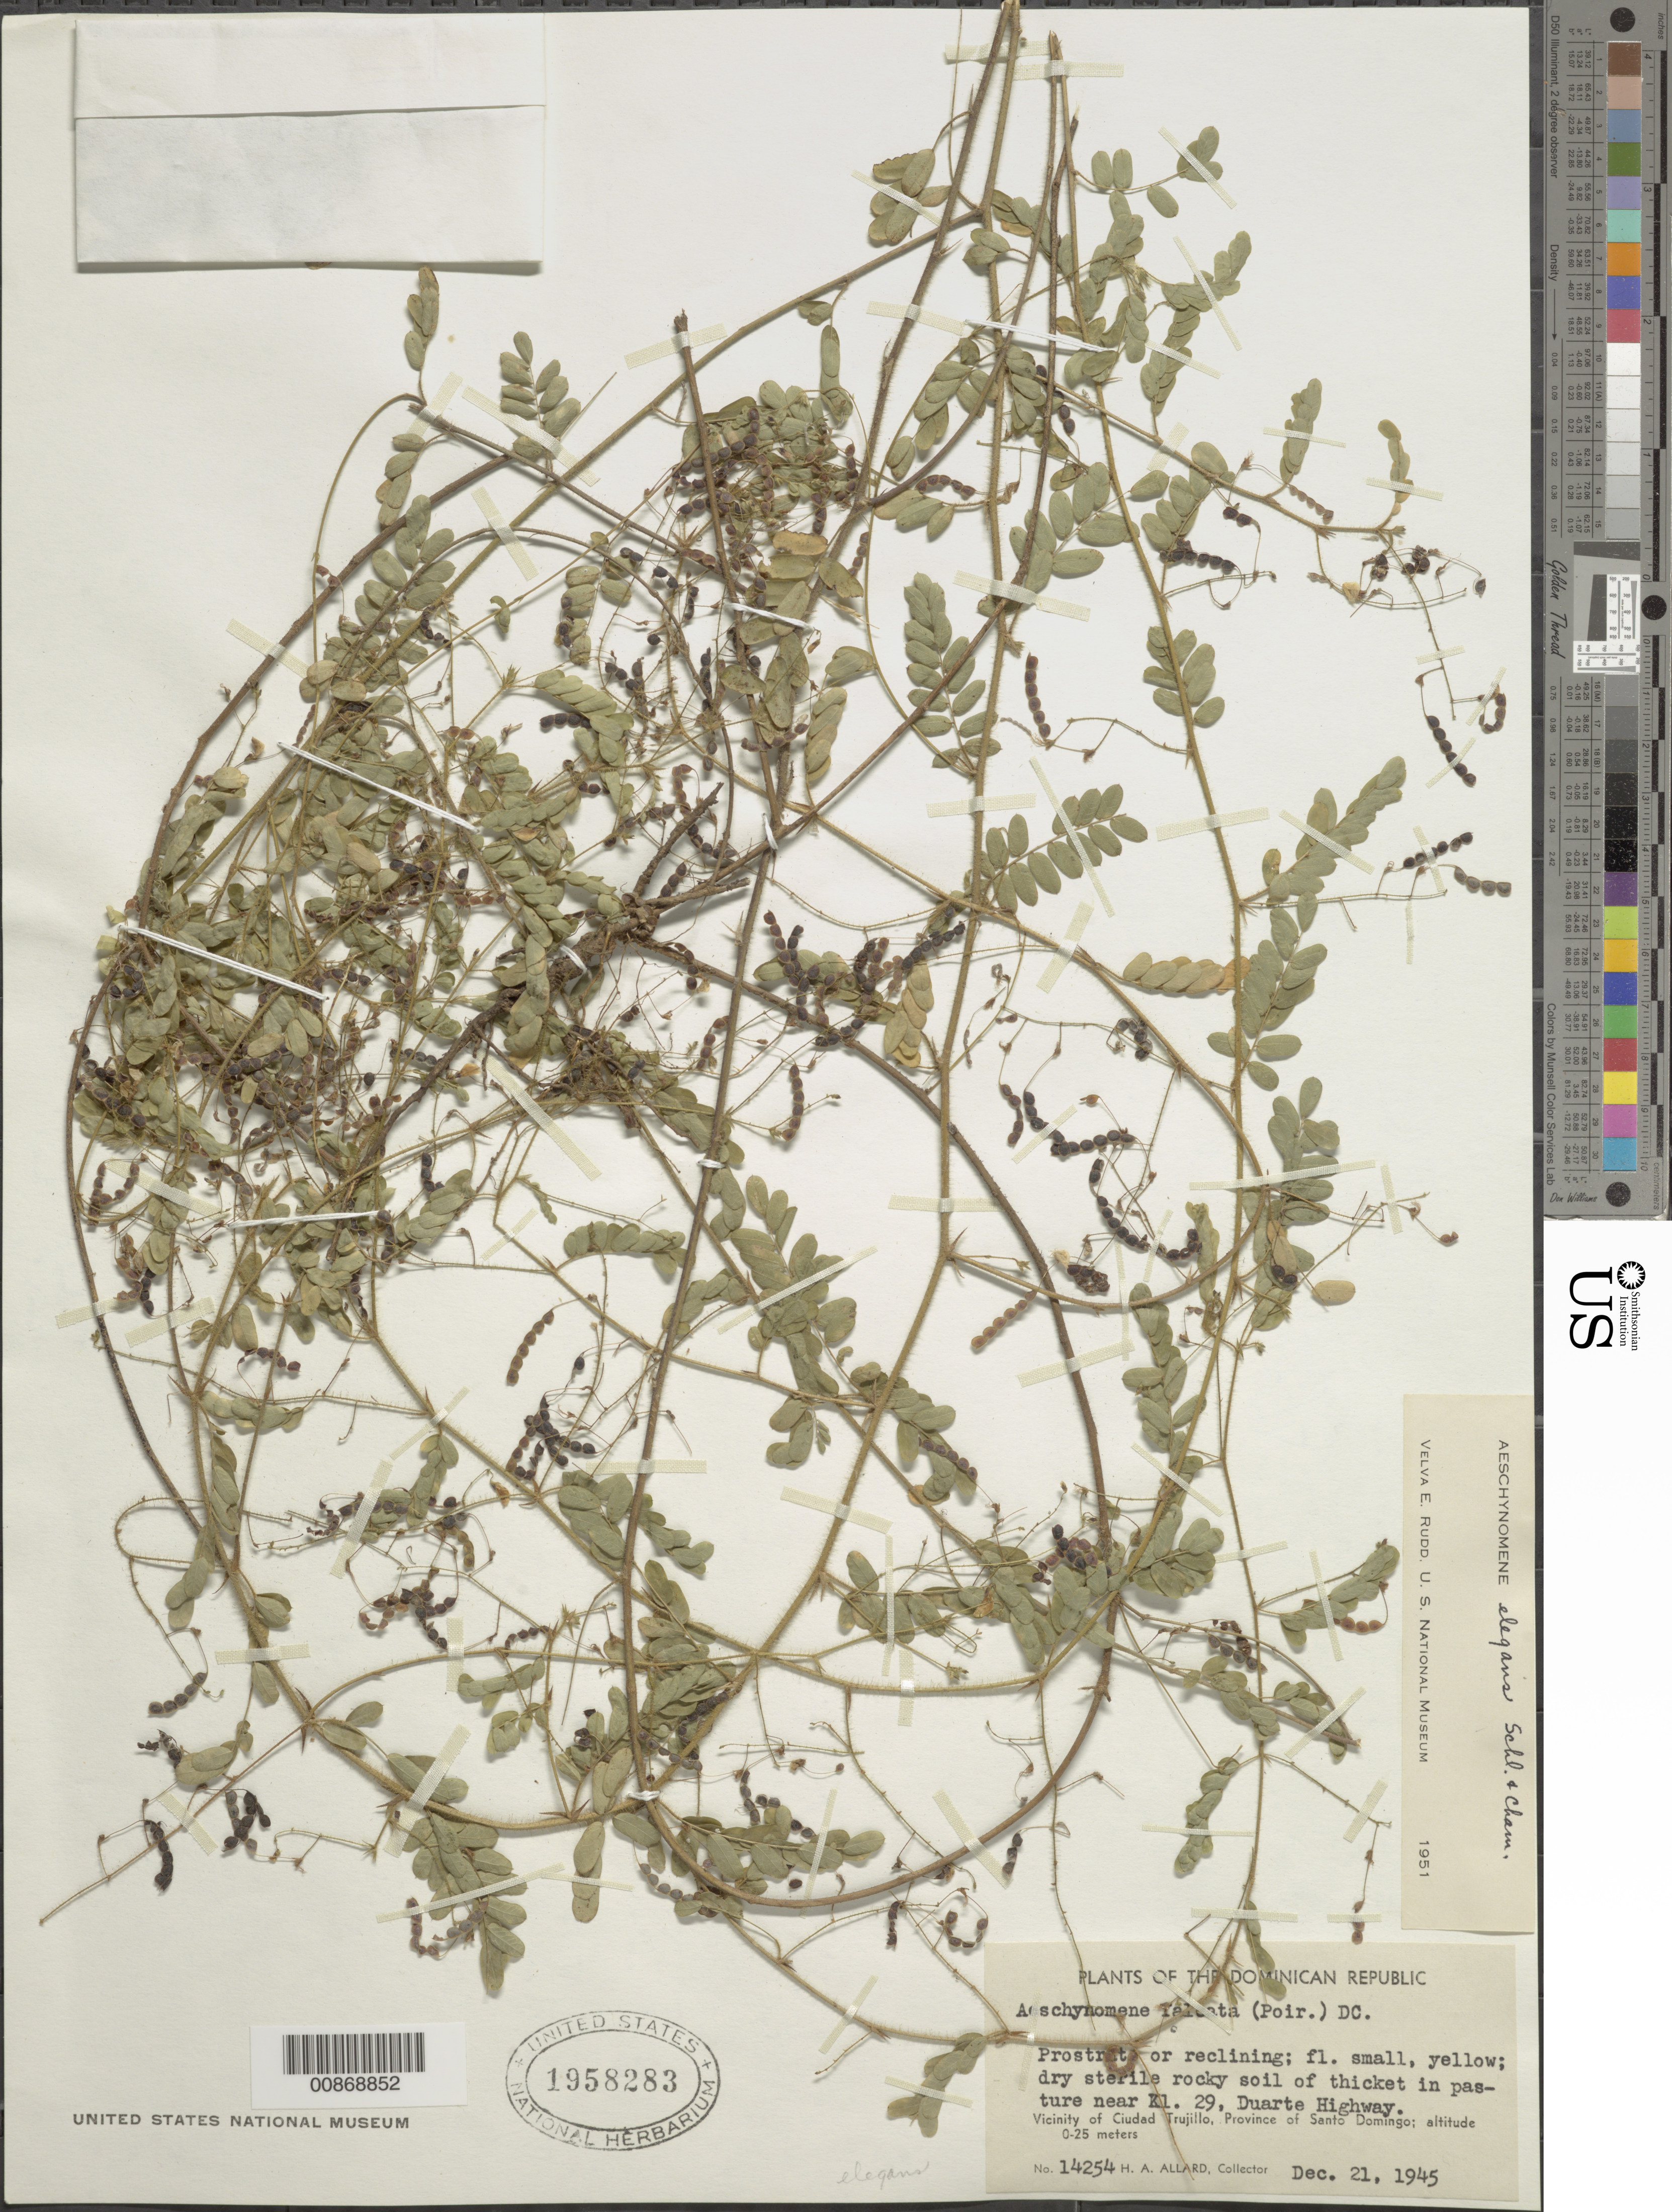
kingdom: Plantae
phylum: Tracheophyta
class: Magnoliopsida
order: Fabales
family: Fabaceae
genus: Aeschynomene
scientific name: Aeschynomene elegans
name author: Cham. ex Schltdl.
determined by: Rudd, V. E.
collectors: H. A. Allard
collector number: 14254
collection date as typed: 21 Dec 1945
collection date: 1945-12-21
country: Dominican Republic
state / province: Distrito Nacional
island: Hispaniola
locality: Vicinity of Ciudad Trujillo, Province of Santo Domingo (obsolete). Near Km. 29, Duarte Highway.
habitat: Dry sterile rocky soil of thicket in pasture.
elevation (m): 0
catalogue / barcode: US 1958283